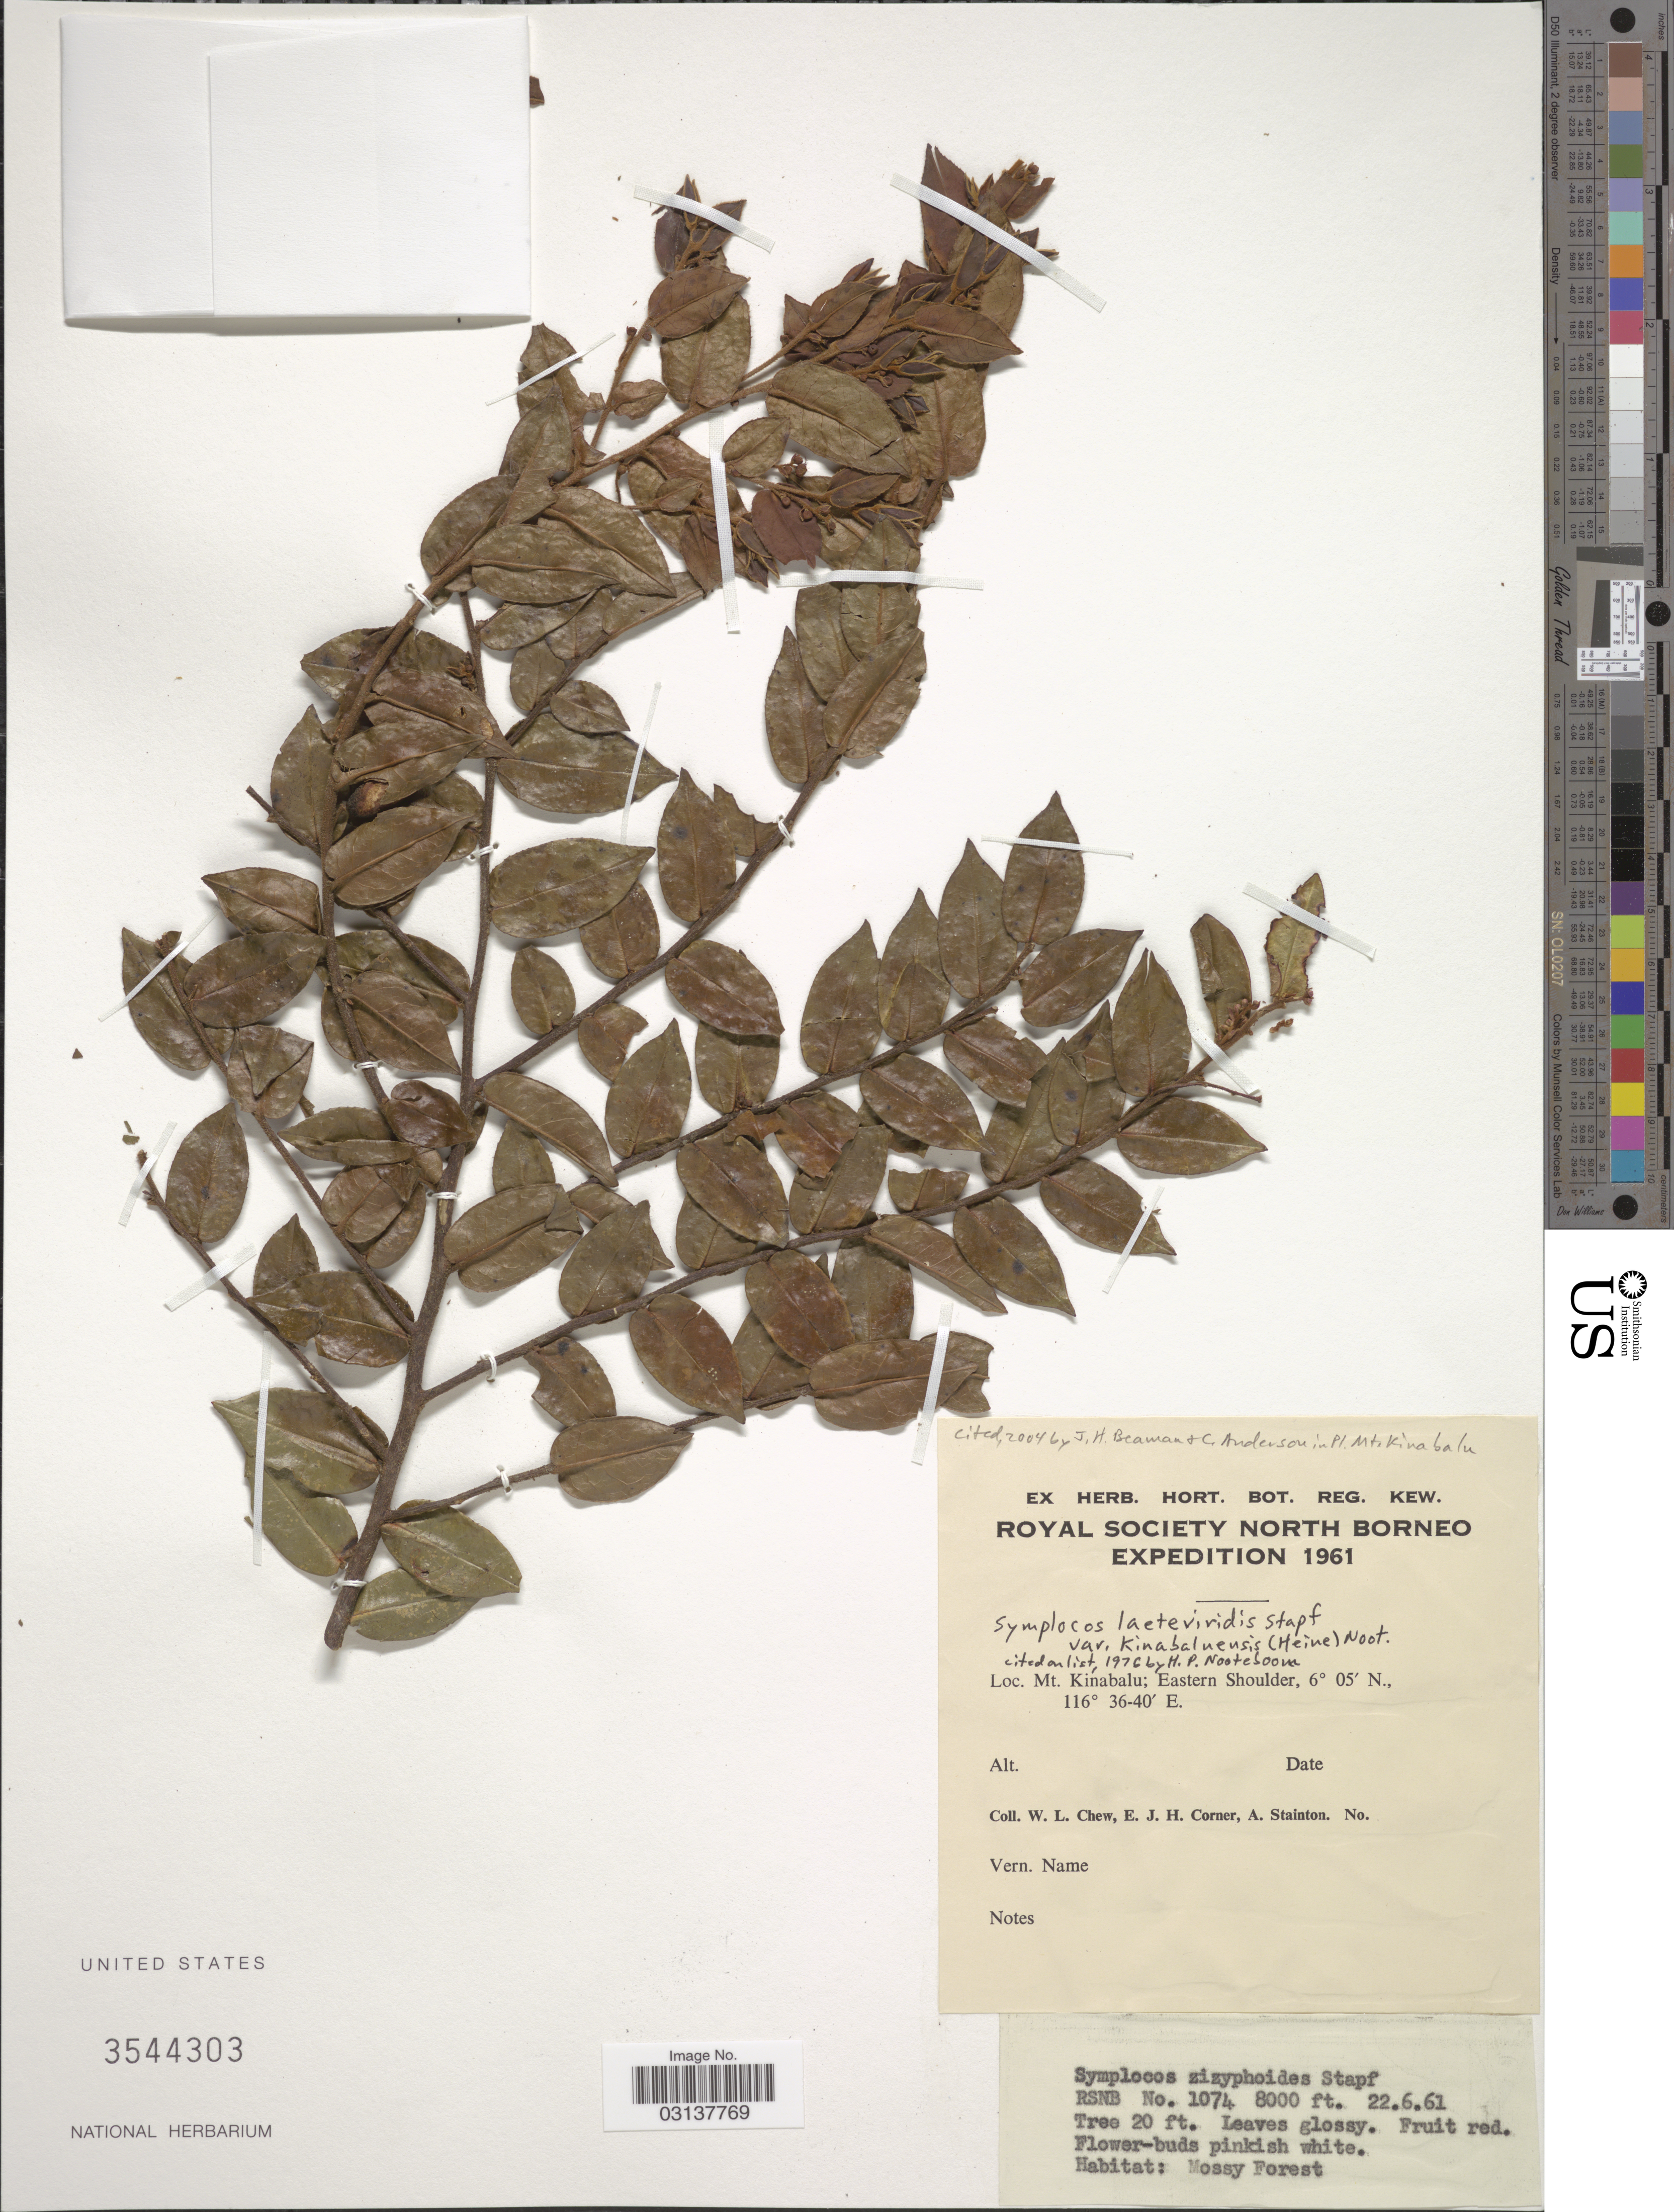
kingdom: Plantae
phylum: Tracheophyta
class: Magnoliopsida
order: Ericales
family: Symplocaceae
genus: Symplocos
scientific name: Symplocos laeteviridis var. kinabaluensis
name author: (Heine) Noot.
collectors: W. Chew, E. Corner & A. Stainton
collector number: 1074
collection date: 1961-06-22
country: Malaysia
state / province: Sabah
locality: Mt. Kinabalu; Eastern Shoulder.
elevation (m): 2438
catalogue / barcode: US 3544303